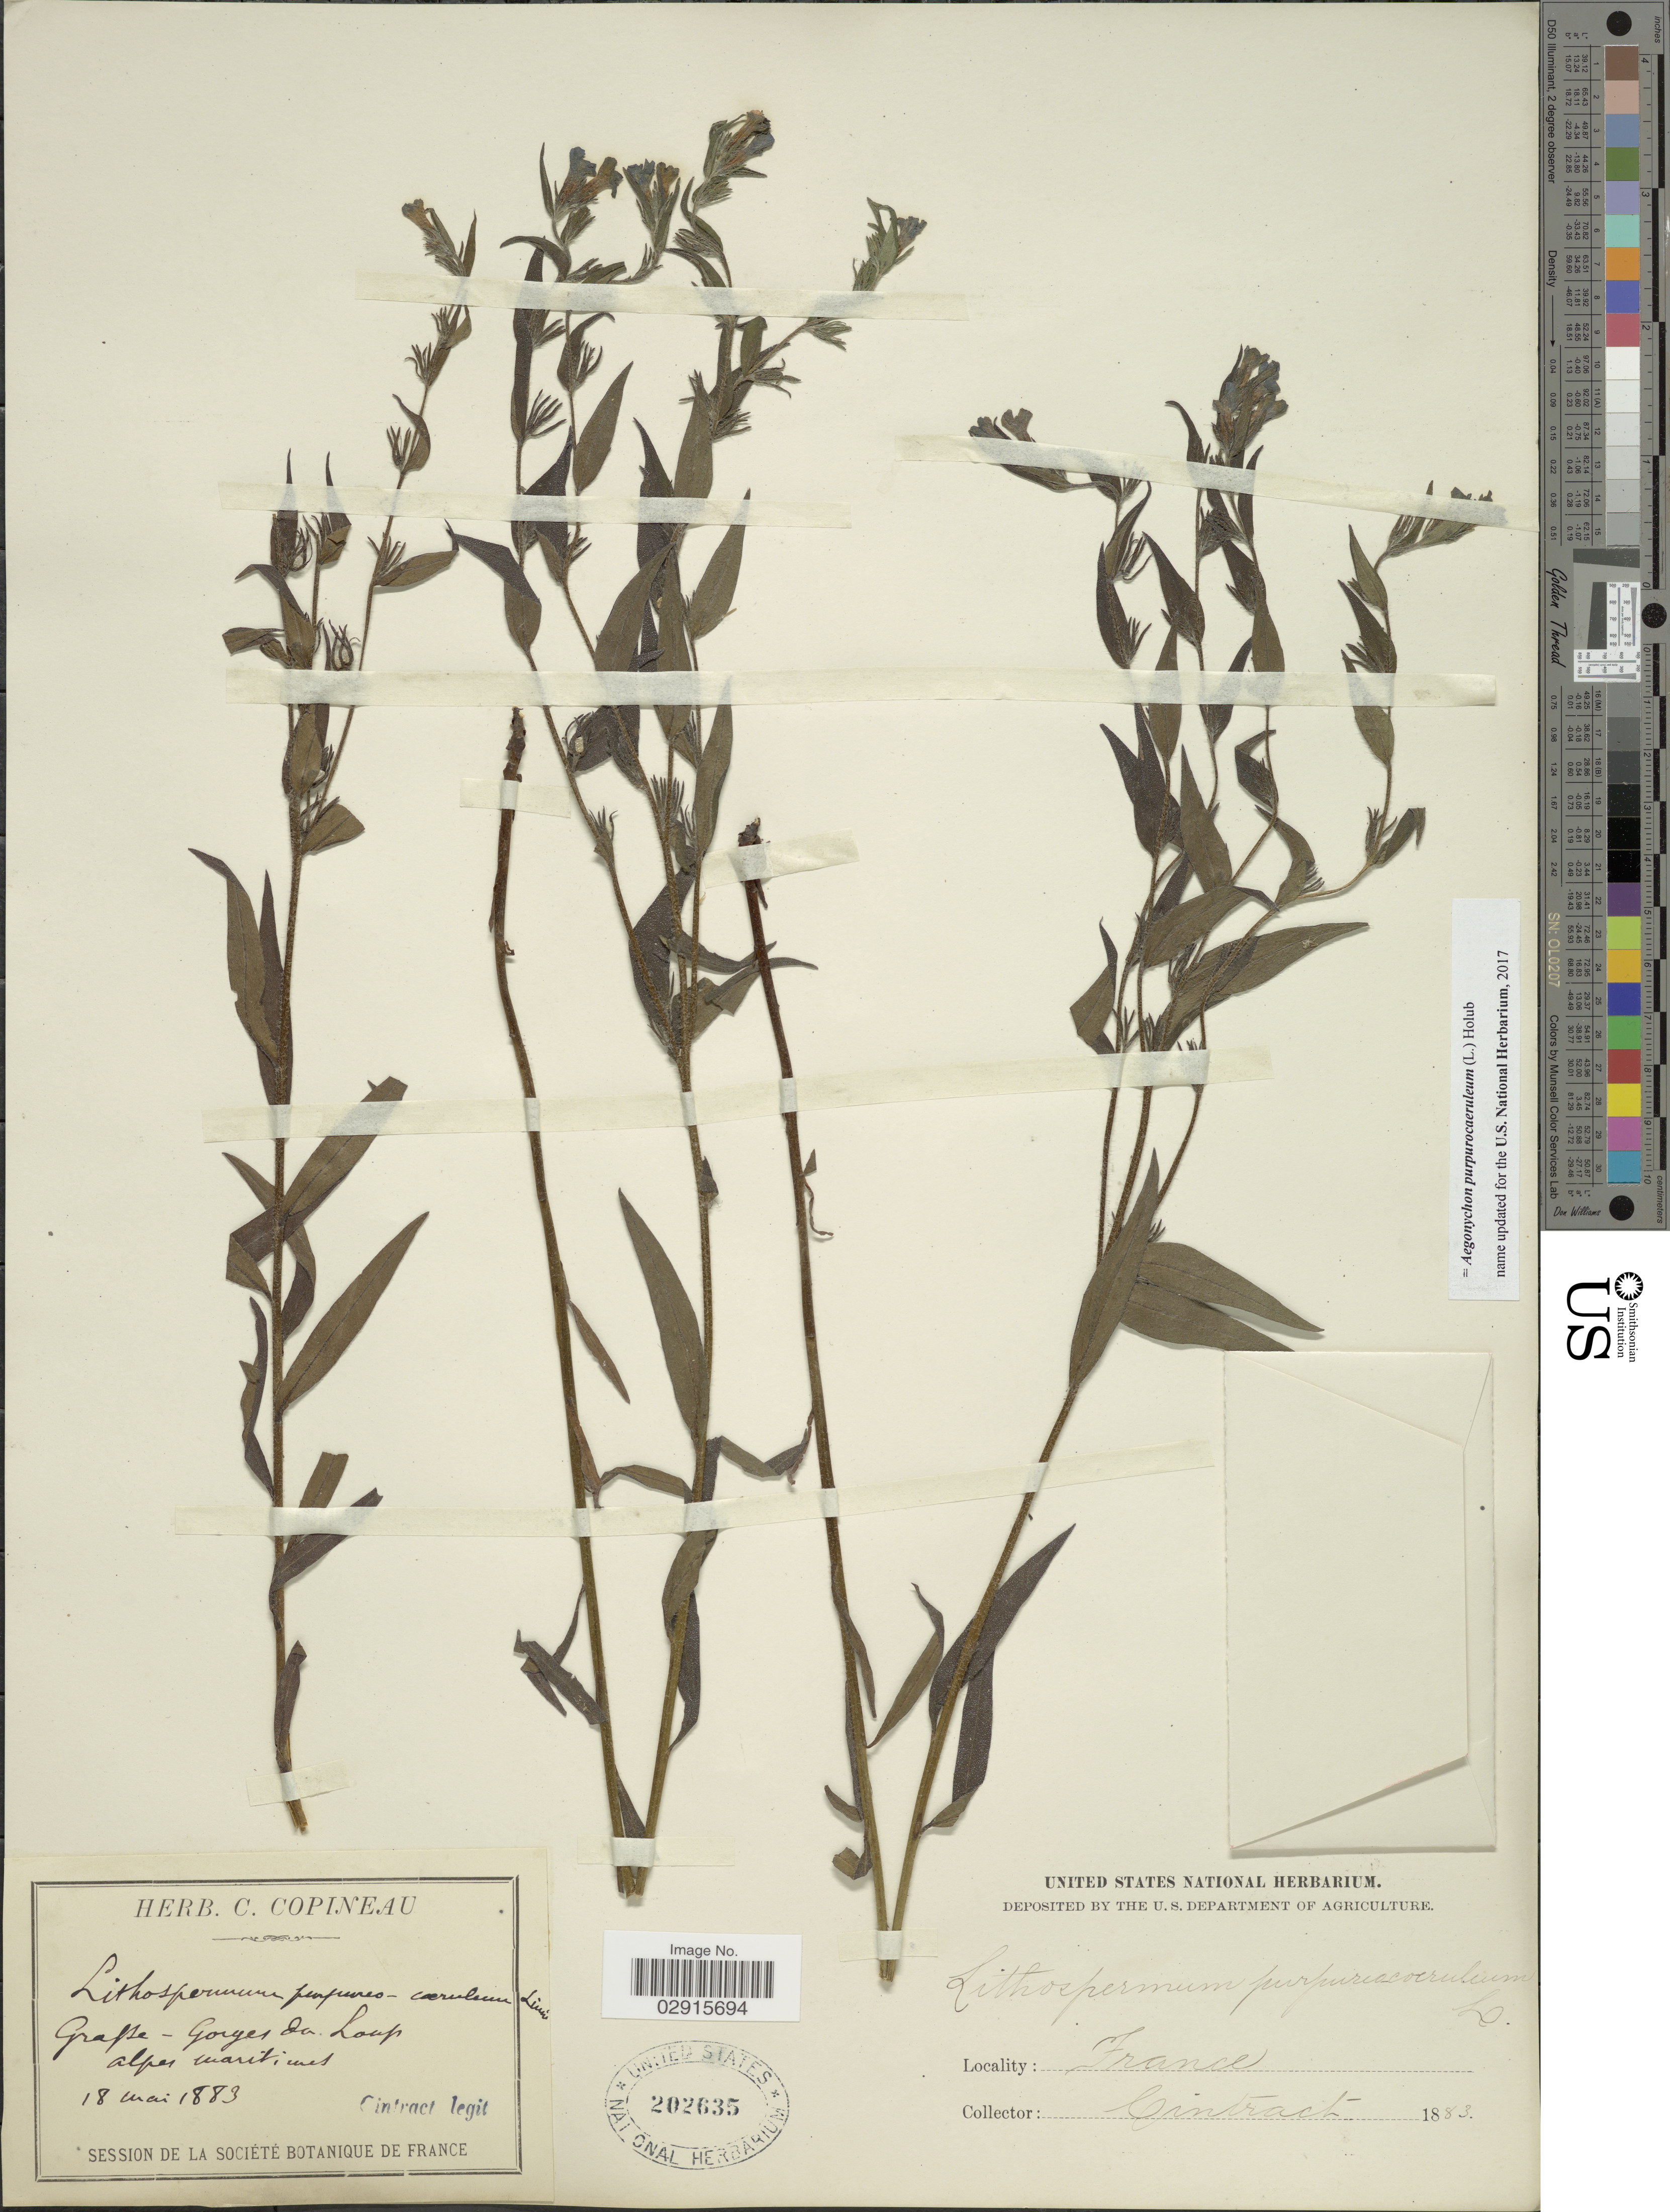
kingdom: Plantae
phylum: Tracheophyta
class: Magnoliopsida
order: Boraginales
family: Boraginaceae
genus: Aegonychon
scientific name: Aegonychon purpurocaeruleum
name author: (L.) Holub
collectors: Cintract, --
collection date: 1883-05-18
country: France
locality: Grasse - Gorges du Loup alpen maritimes.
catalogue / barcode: US 202635